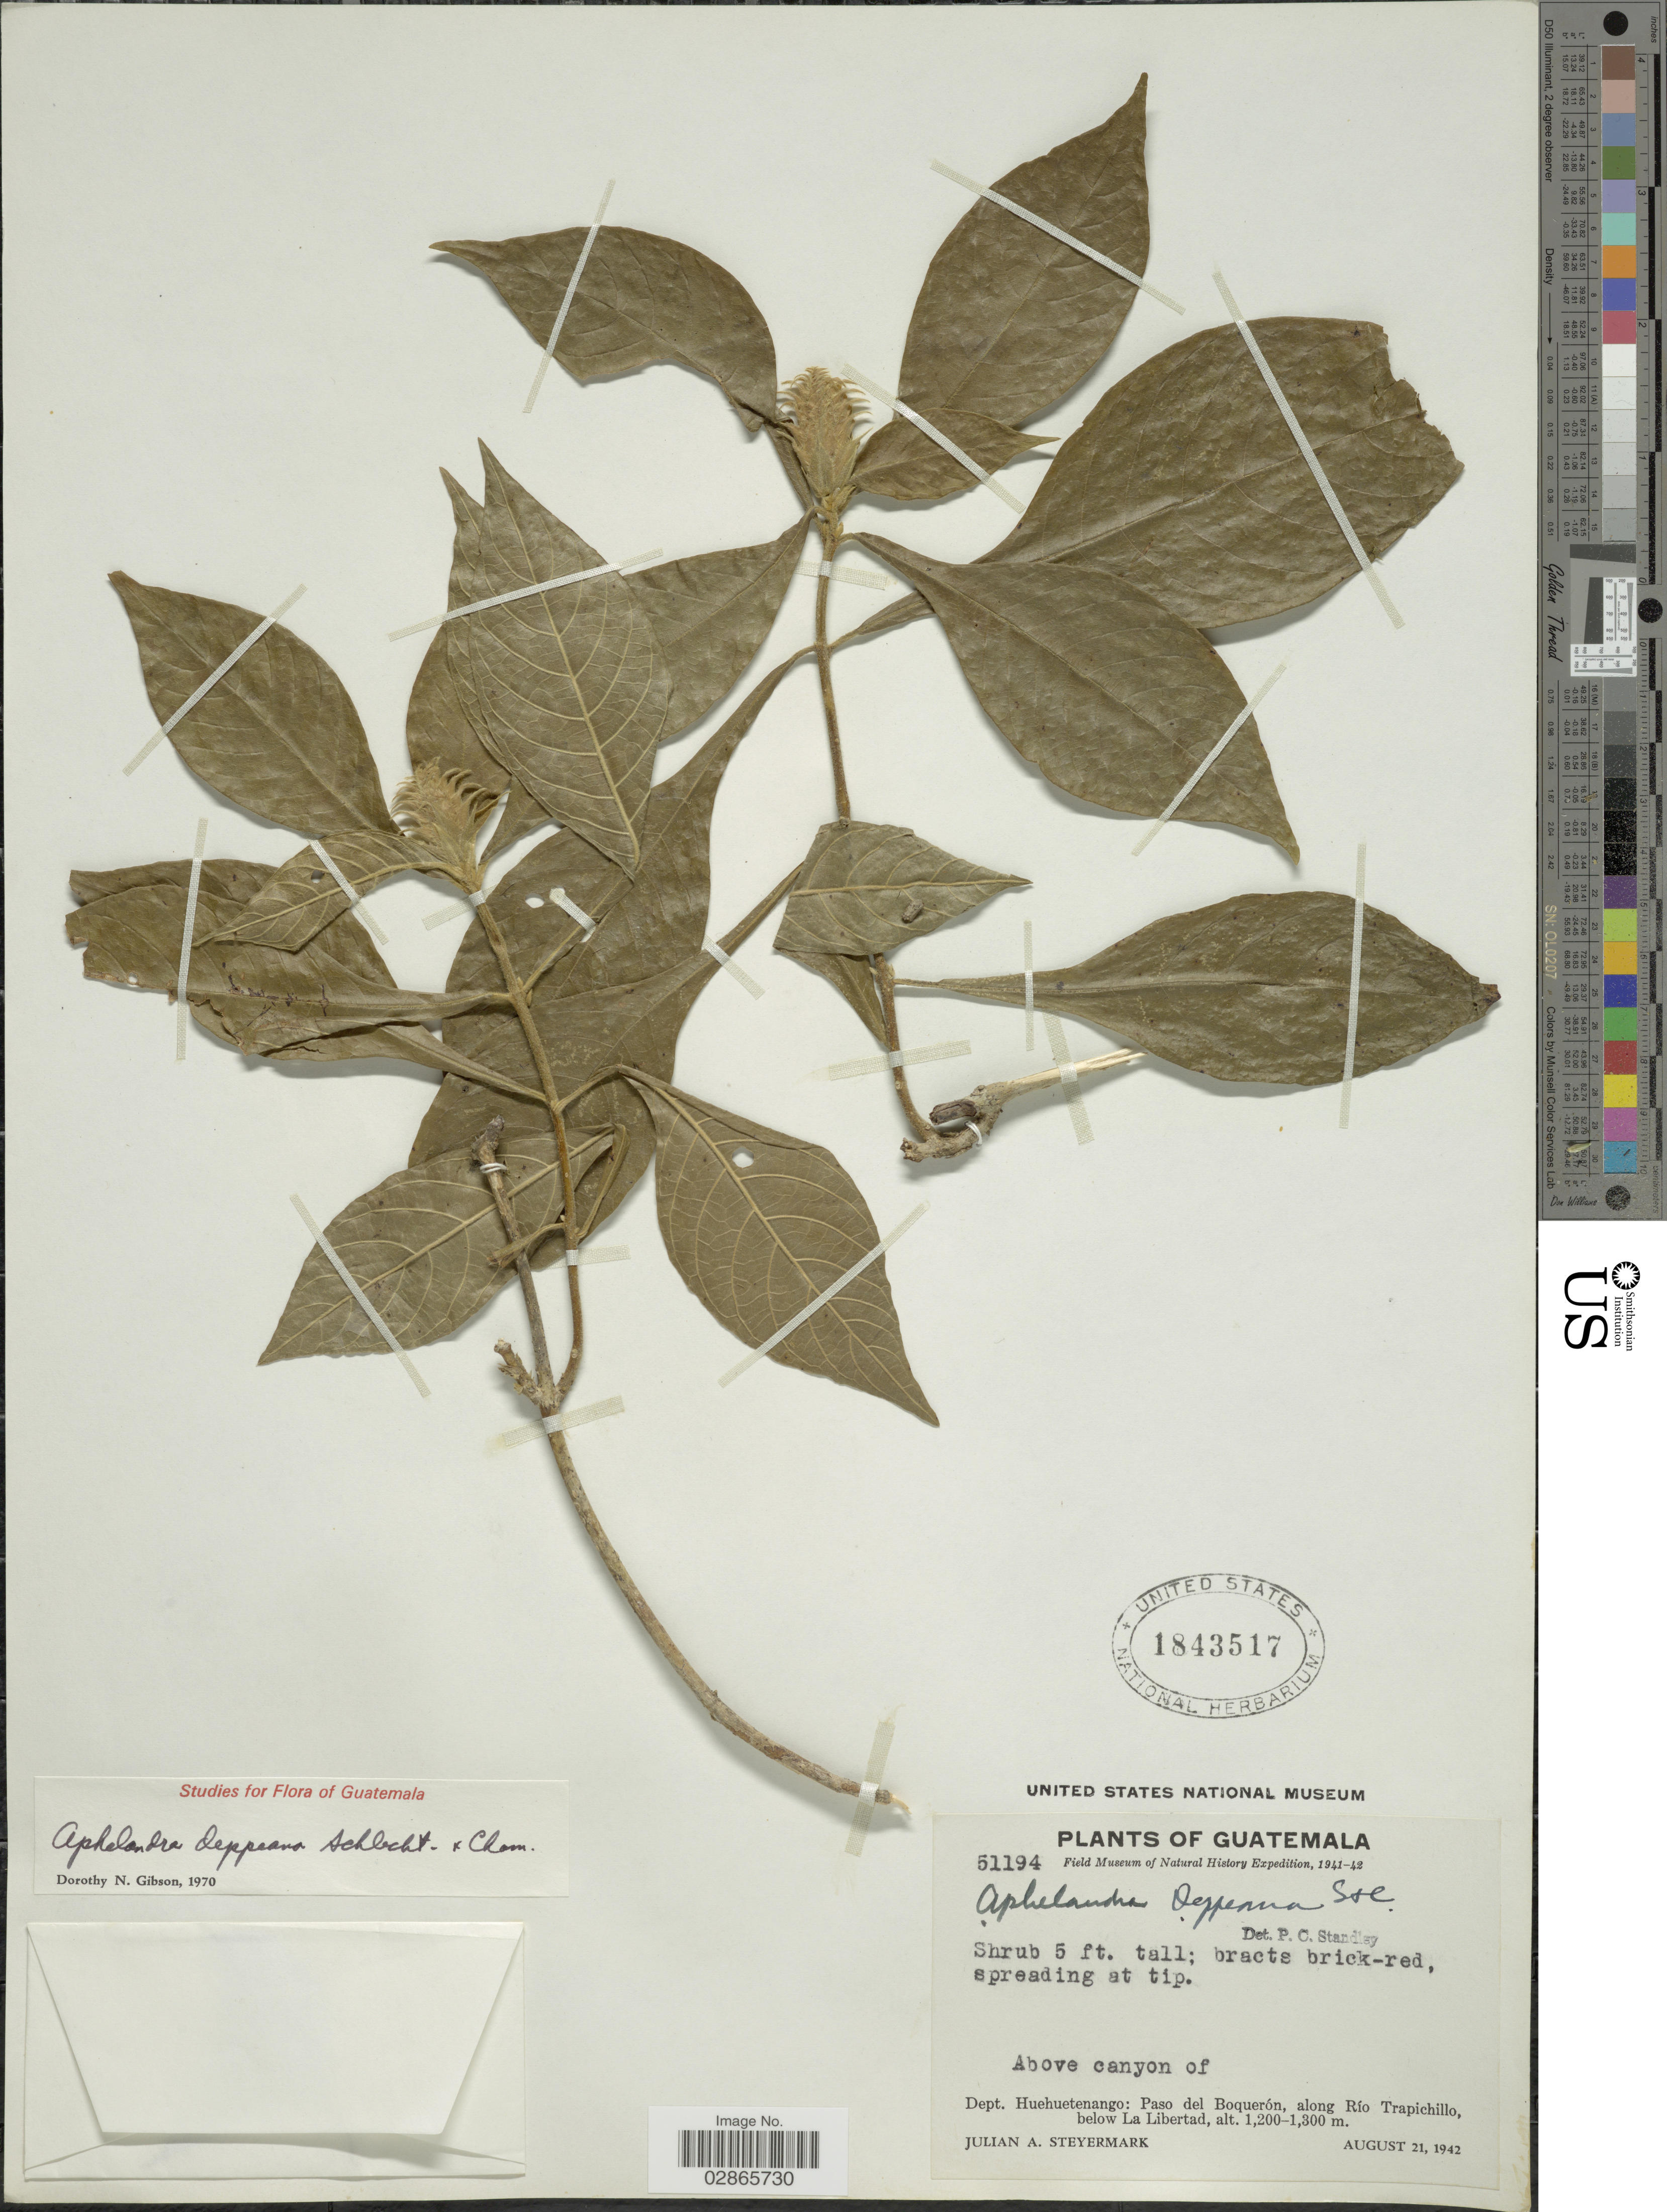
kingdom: Plantae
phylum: Tracheophyta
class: Magnoliopsida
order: Lamiales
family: Acanthaceae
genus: Aphelandra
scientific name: Aphelandra deppeana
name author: Schltdl. & Cham.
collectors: J. Steyermark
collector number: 51194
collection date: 1942-08-21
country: Guatemala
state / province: Huehuetenango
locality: Above canyon of Dept. Huehuetenango: Paso del Boquerón, along Río Trapichillo, below La Libertad.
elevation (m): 1200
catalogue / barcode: US 1843517